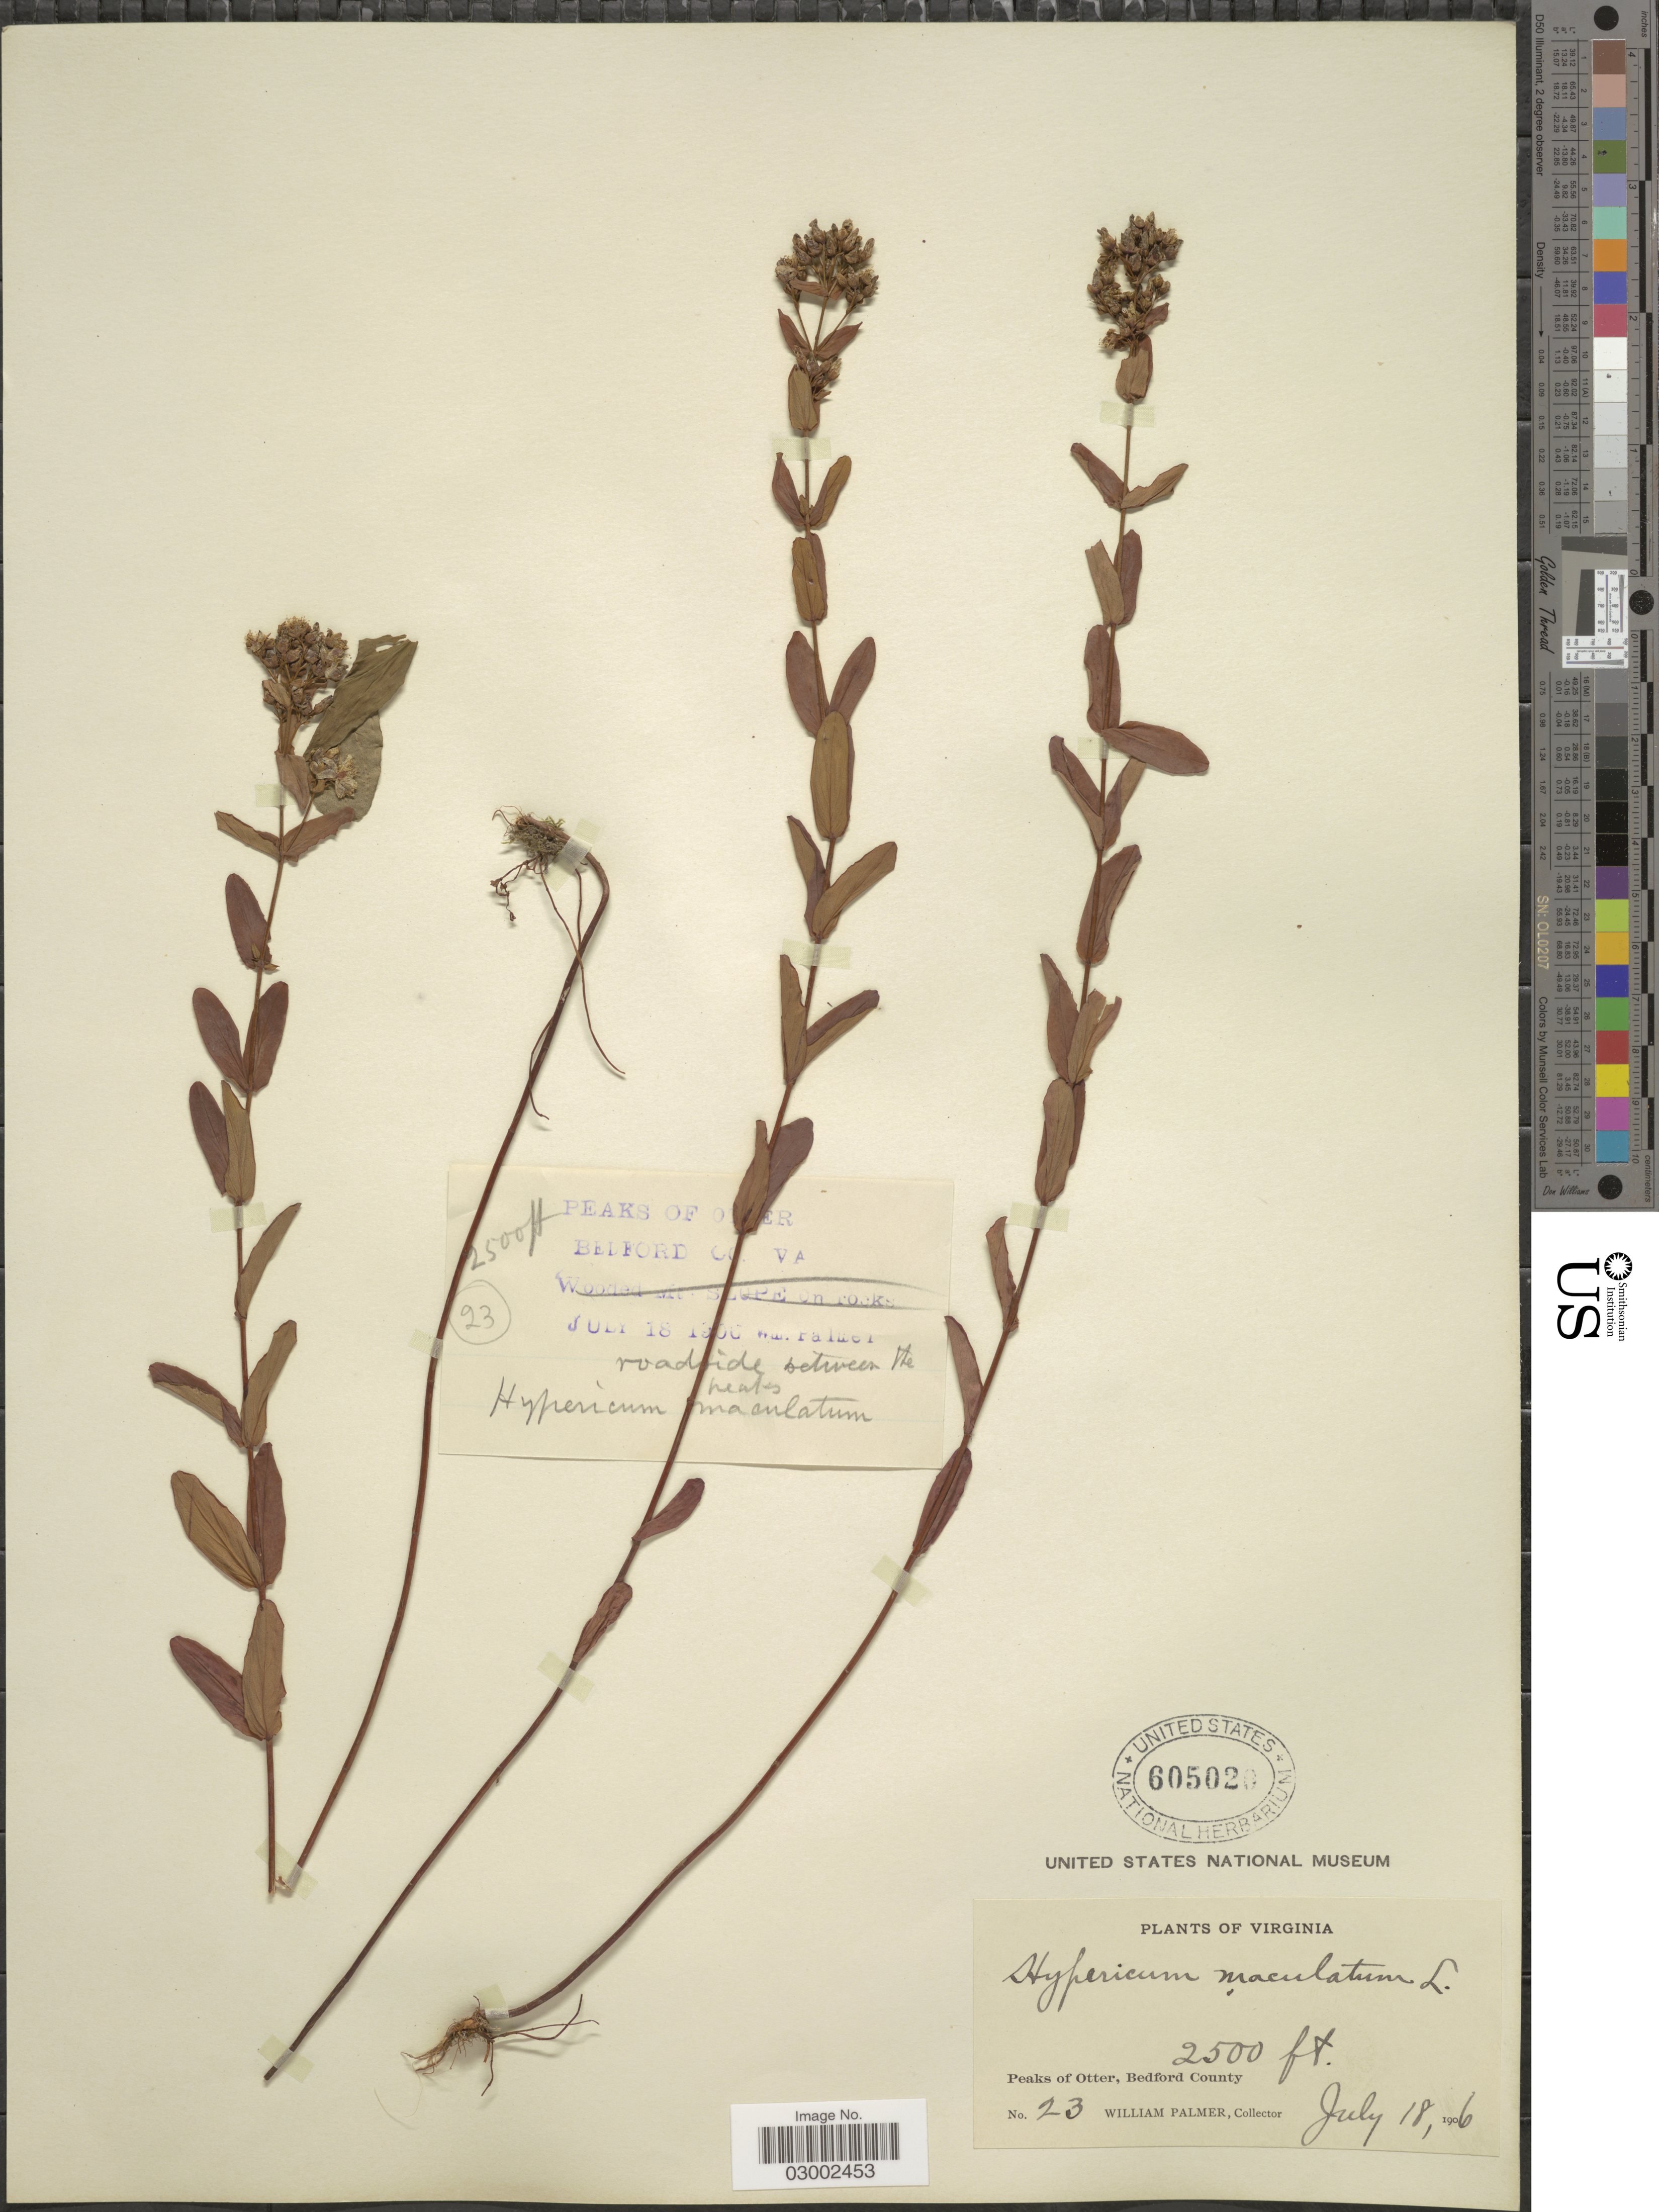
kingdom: Plantae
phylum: Tracheophyta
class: Magnoliopsida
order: Malpighiales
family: Hypericaceae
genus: Hypericum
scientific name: Hypericum punctatum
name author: Lam.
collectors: W. Palmer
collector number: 23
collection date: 1906-07-18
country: United States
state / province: Virginia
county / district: Bedford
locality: Peaks of Otter, Bedford County.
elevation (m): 762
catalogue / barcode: US 605020